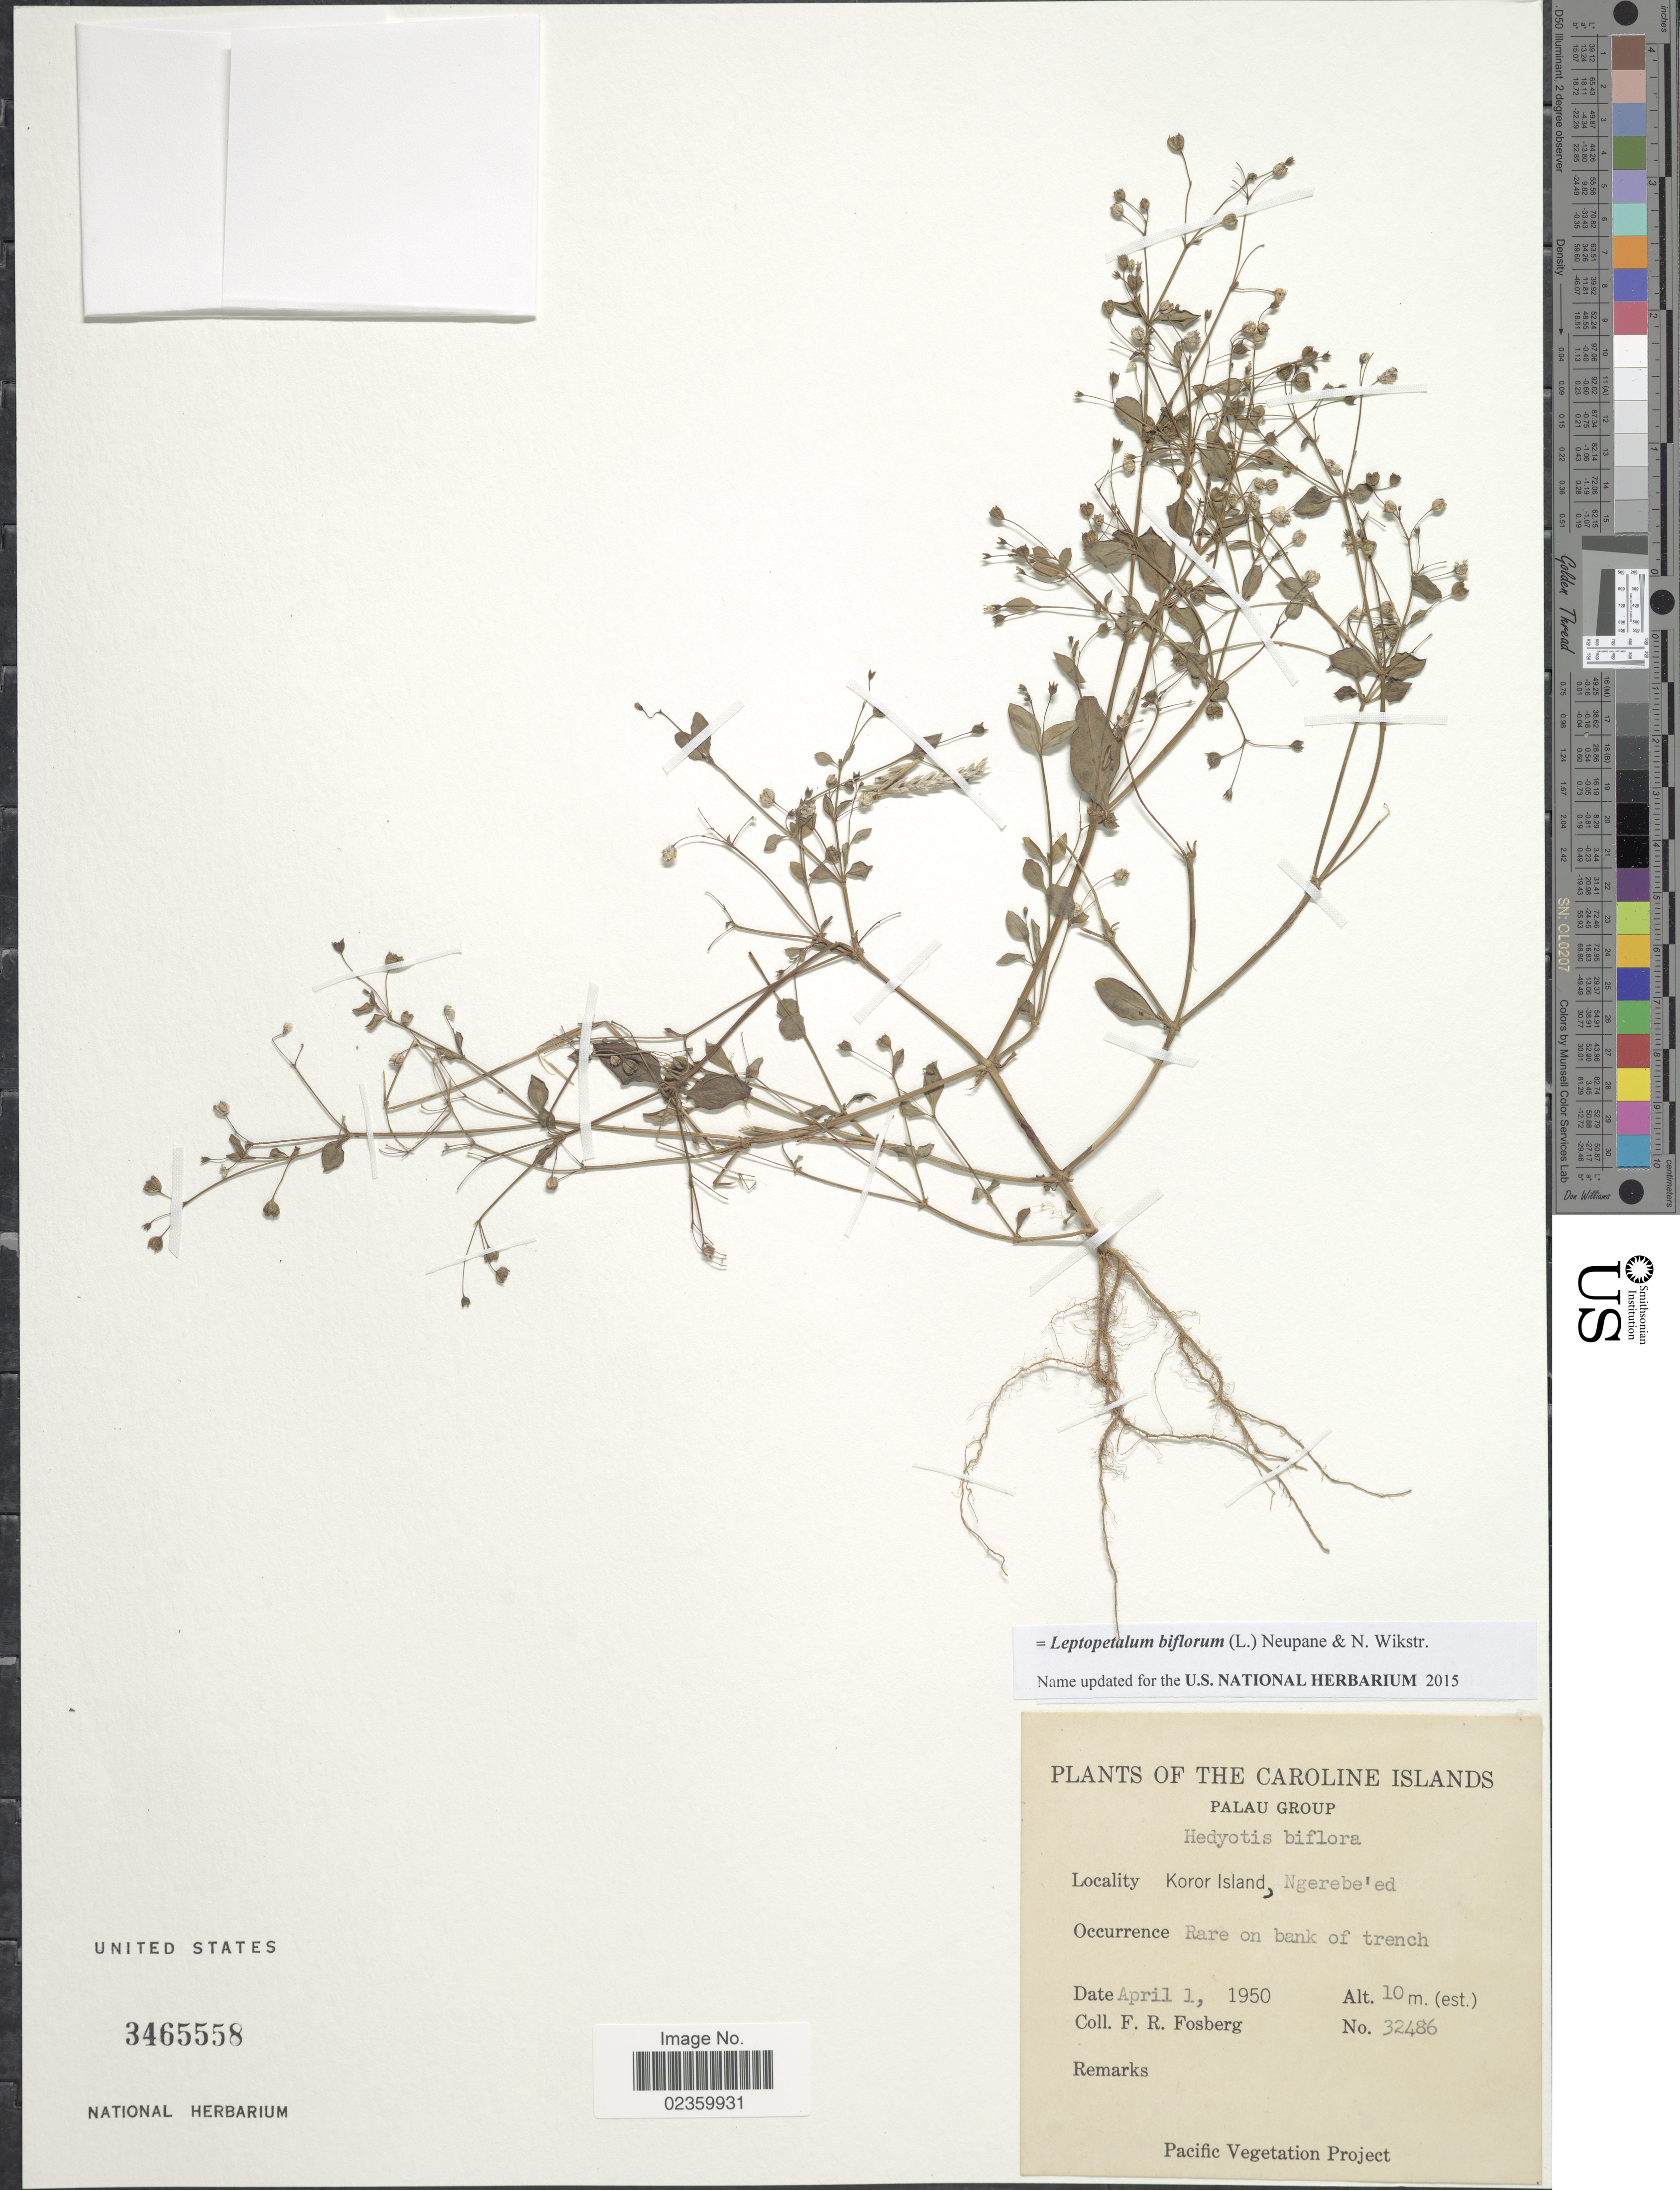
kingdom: Plantae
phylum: Tracheophyta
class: Magnoliopsida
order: Gentianales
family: Rubiaceae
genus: Leptopetalum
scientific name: Leptopetalum biflorum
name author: (L.) Neupane & N. Wikstr.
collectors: F. R. Fosberg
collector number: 32486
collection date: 1950-04-01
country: Palau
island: Oreor [Koror]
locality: Palau Group. Koror Island, Ngerebe'ed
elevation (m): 10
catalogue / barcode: US 3465558